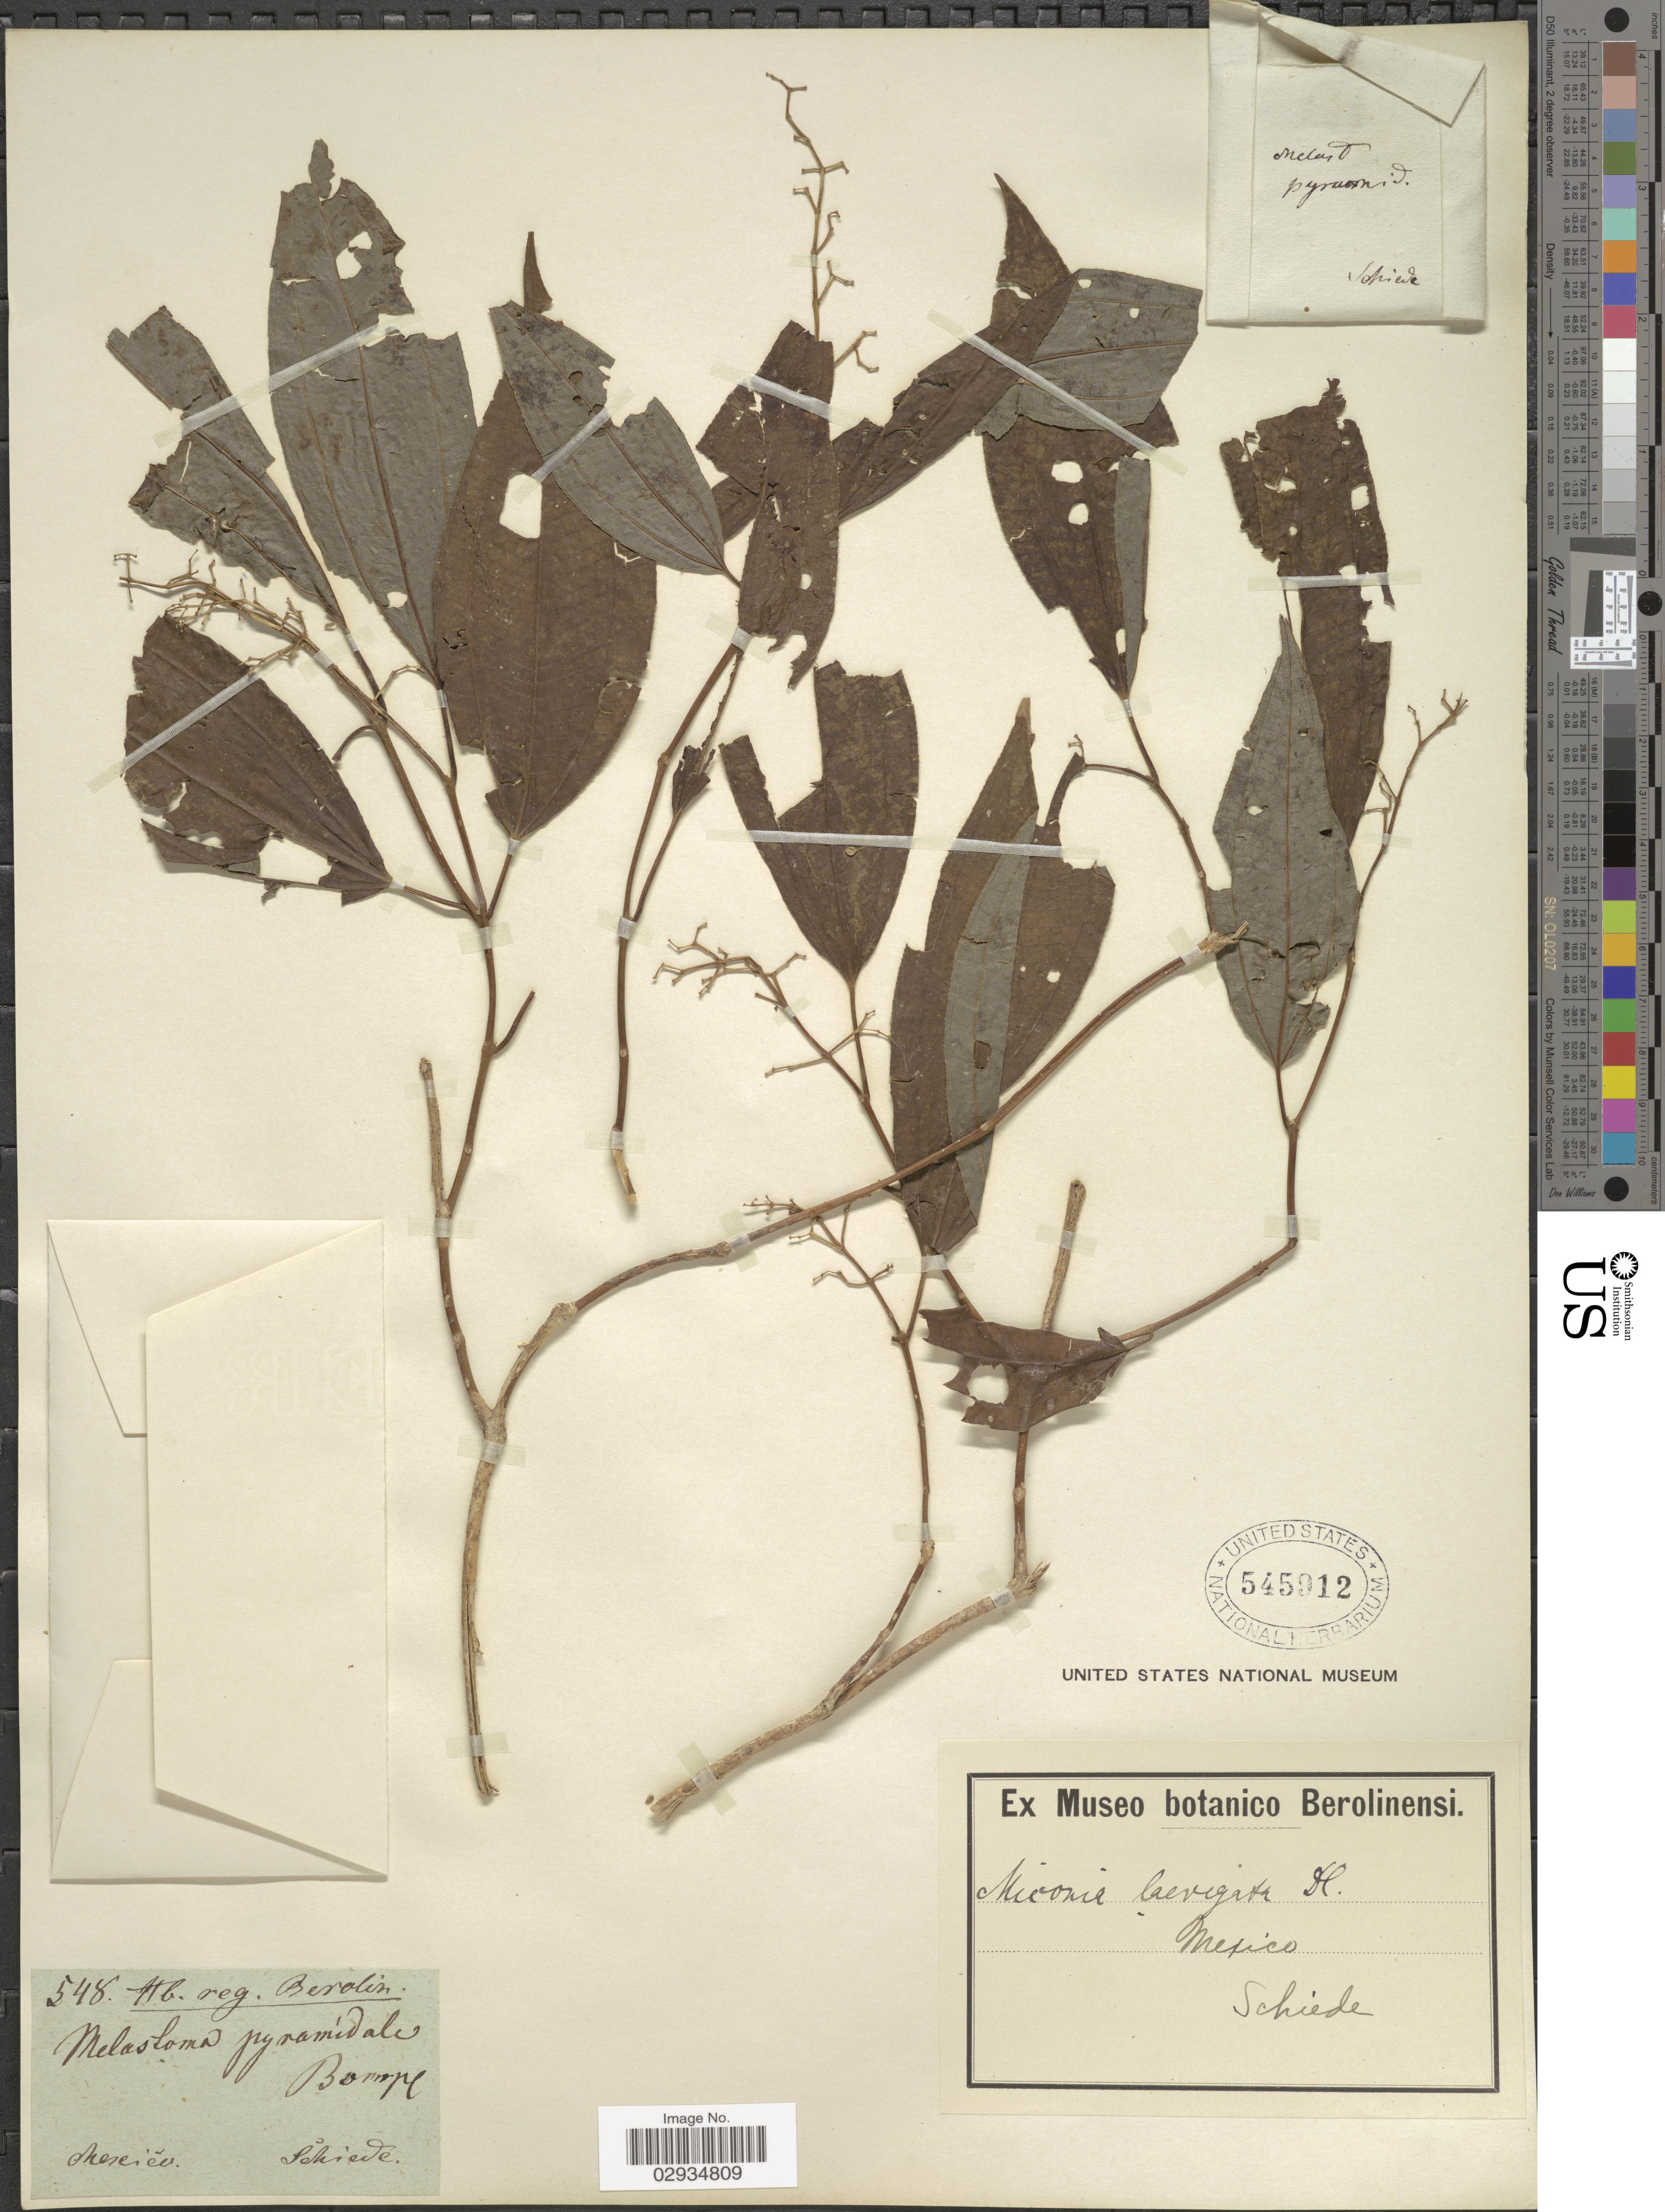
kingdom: Plantae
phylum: Tracheophyta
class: Magnoliopsida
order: Myrtales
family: Melastomataceae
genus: Miconia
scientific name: Miconia laevigata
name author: (L.) D. Don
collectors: Schiede, --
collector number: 548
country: Mexico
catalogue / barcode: US 545912